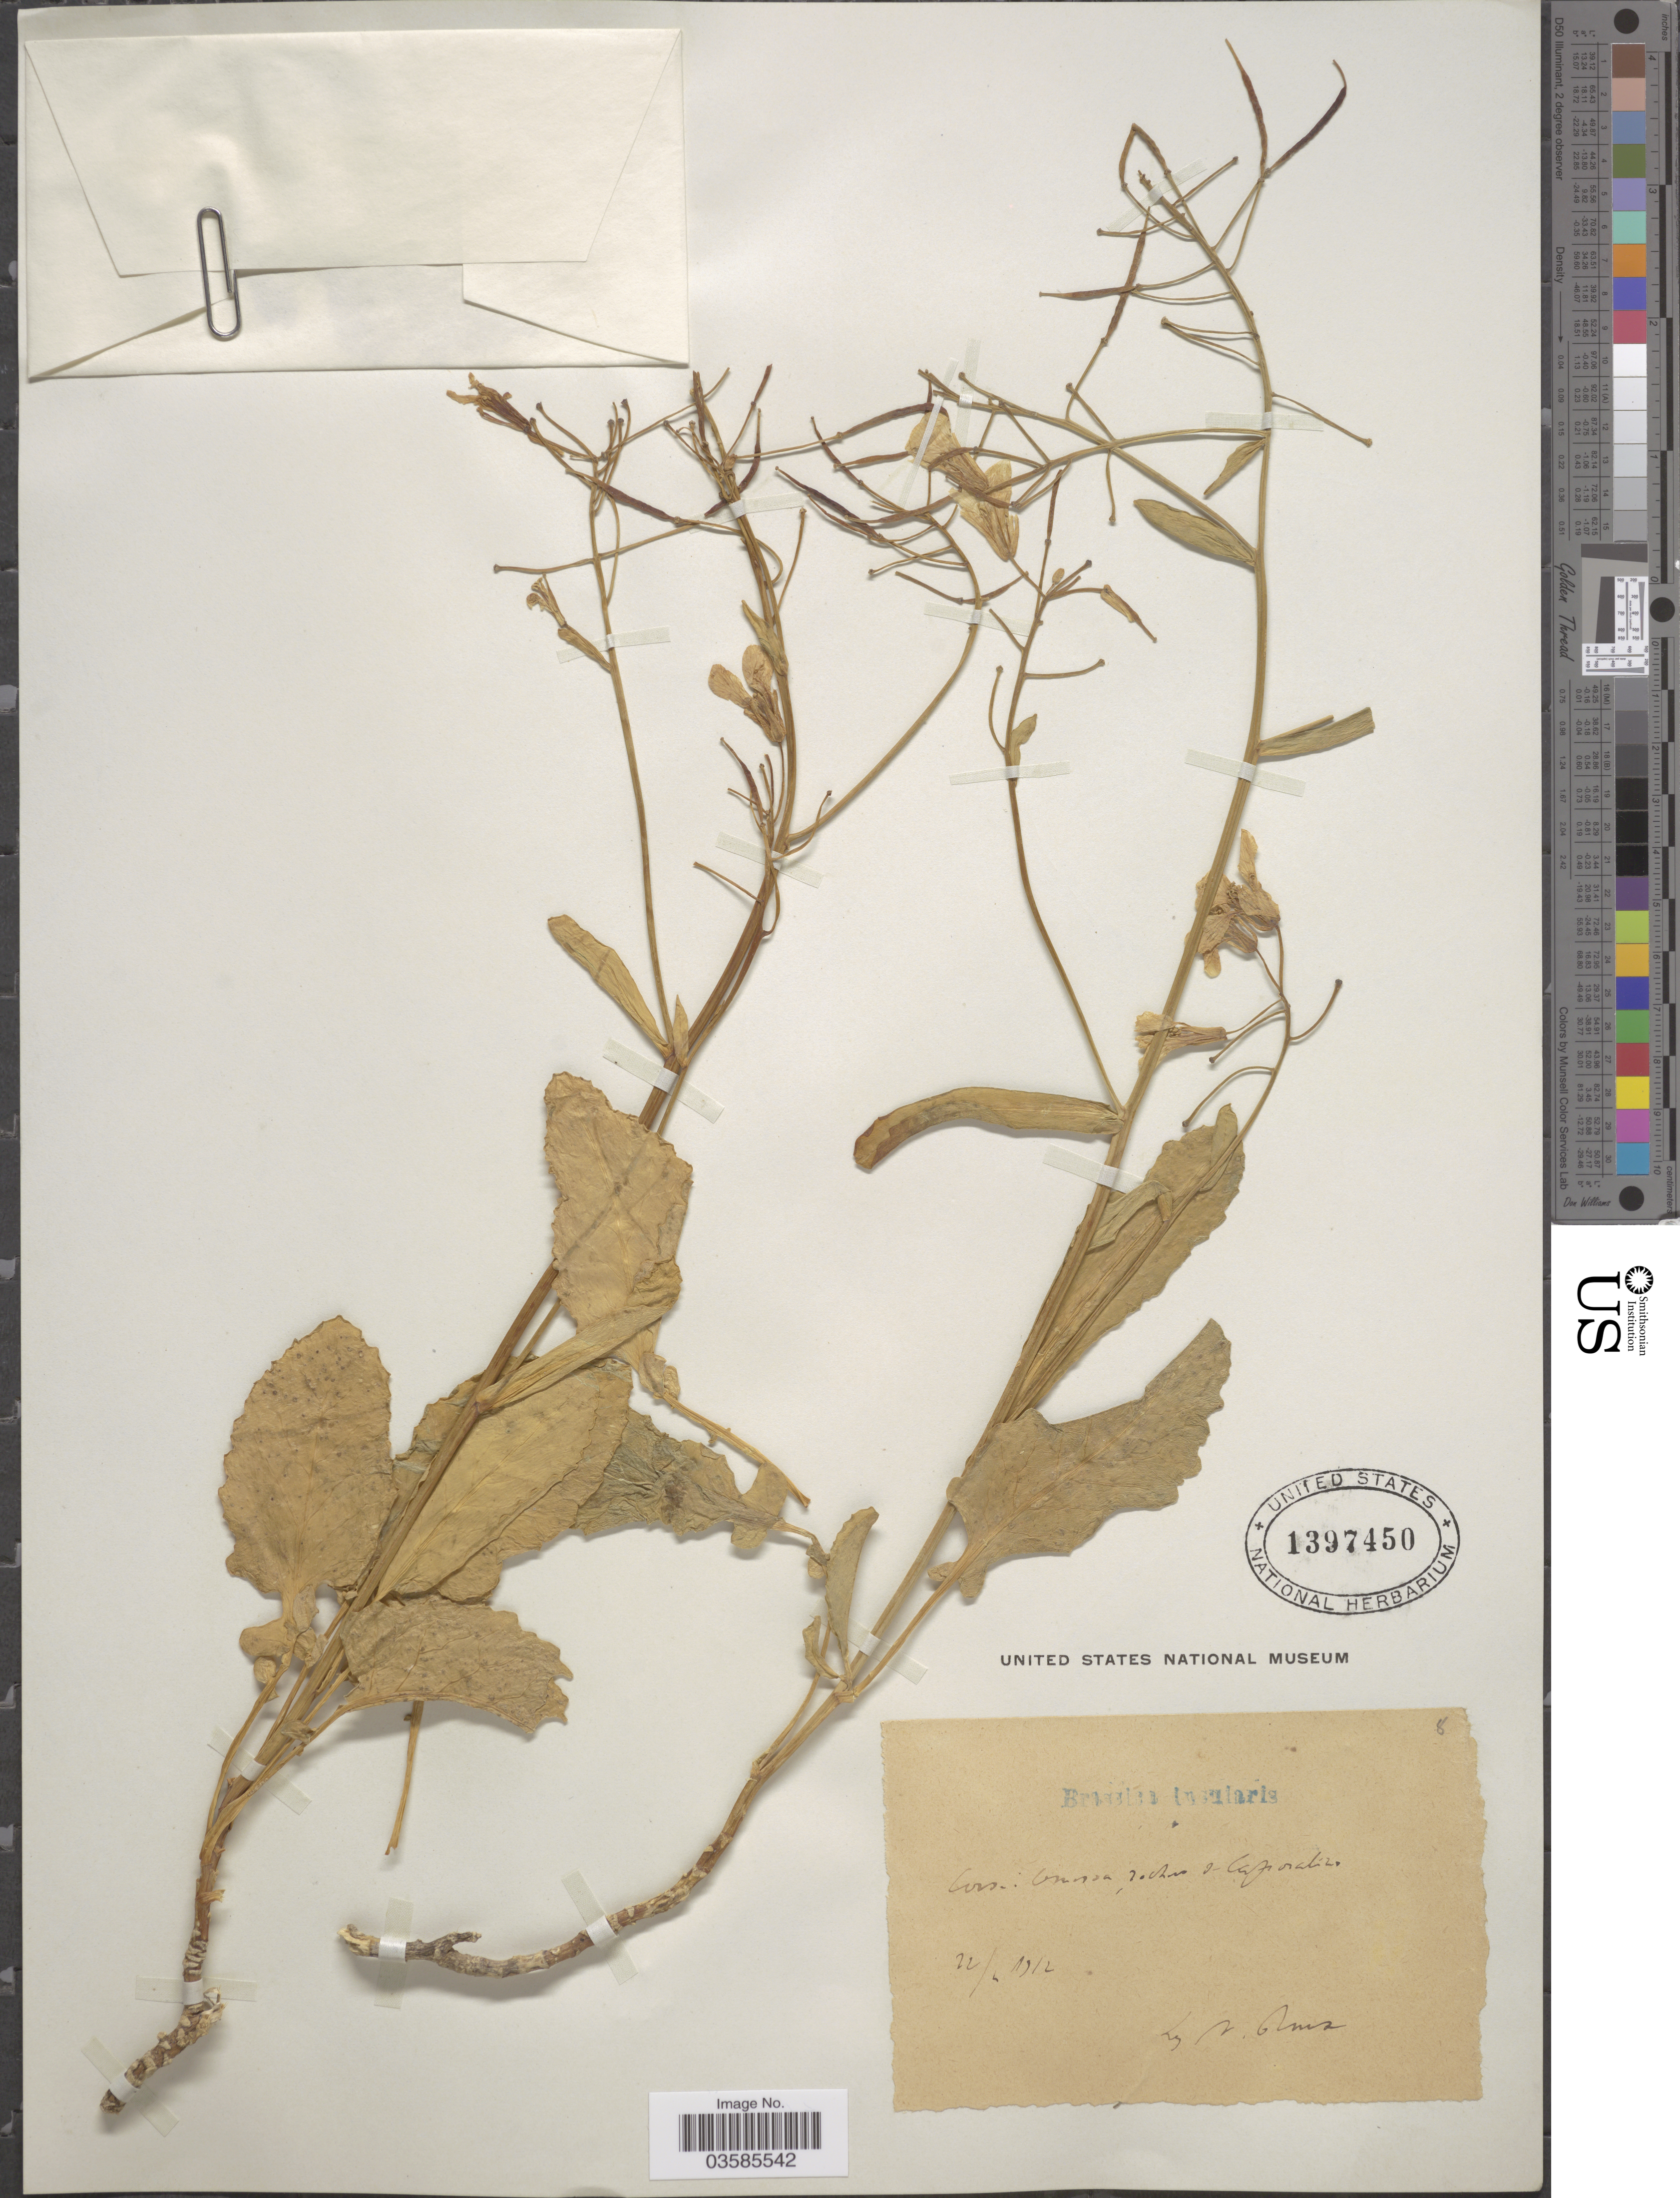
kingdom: Plantae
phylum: Tracheophyta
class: Magnoliopsida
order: Brassicales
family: Brassicaceae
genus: Brassica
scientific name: Brassica insularis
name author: Moris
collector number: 8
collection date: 1912-04-22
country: France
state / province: Corsica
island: Corse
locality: Cors.: Corsica rochers de Cafiorchizo [interpreted].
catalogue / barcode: US 1397450